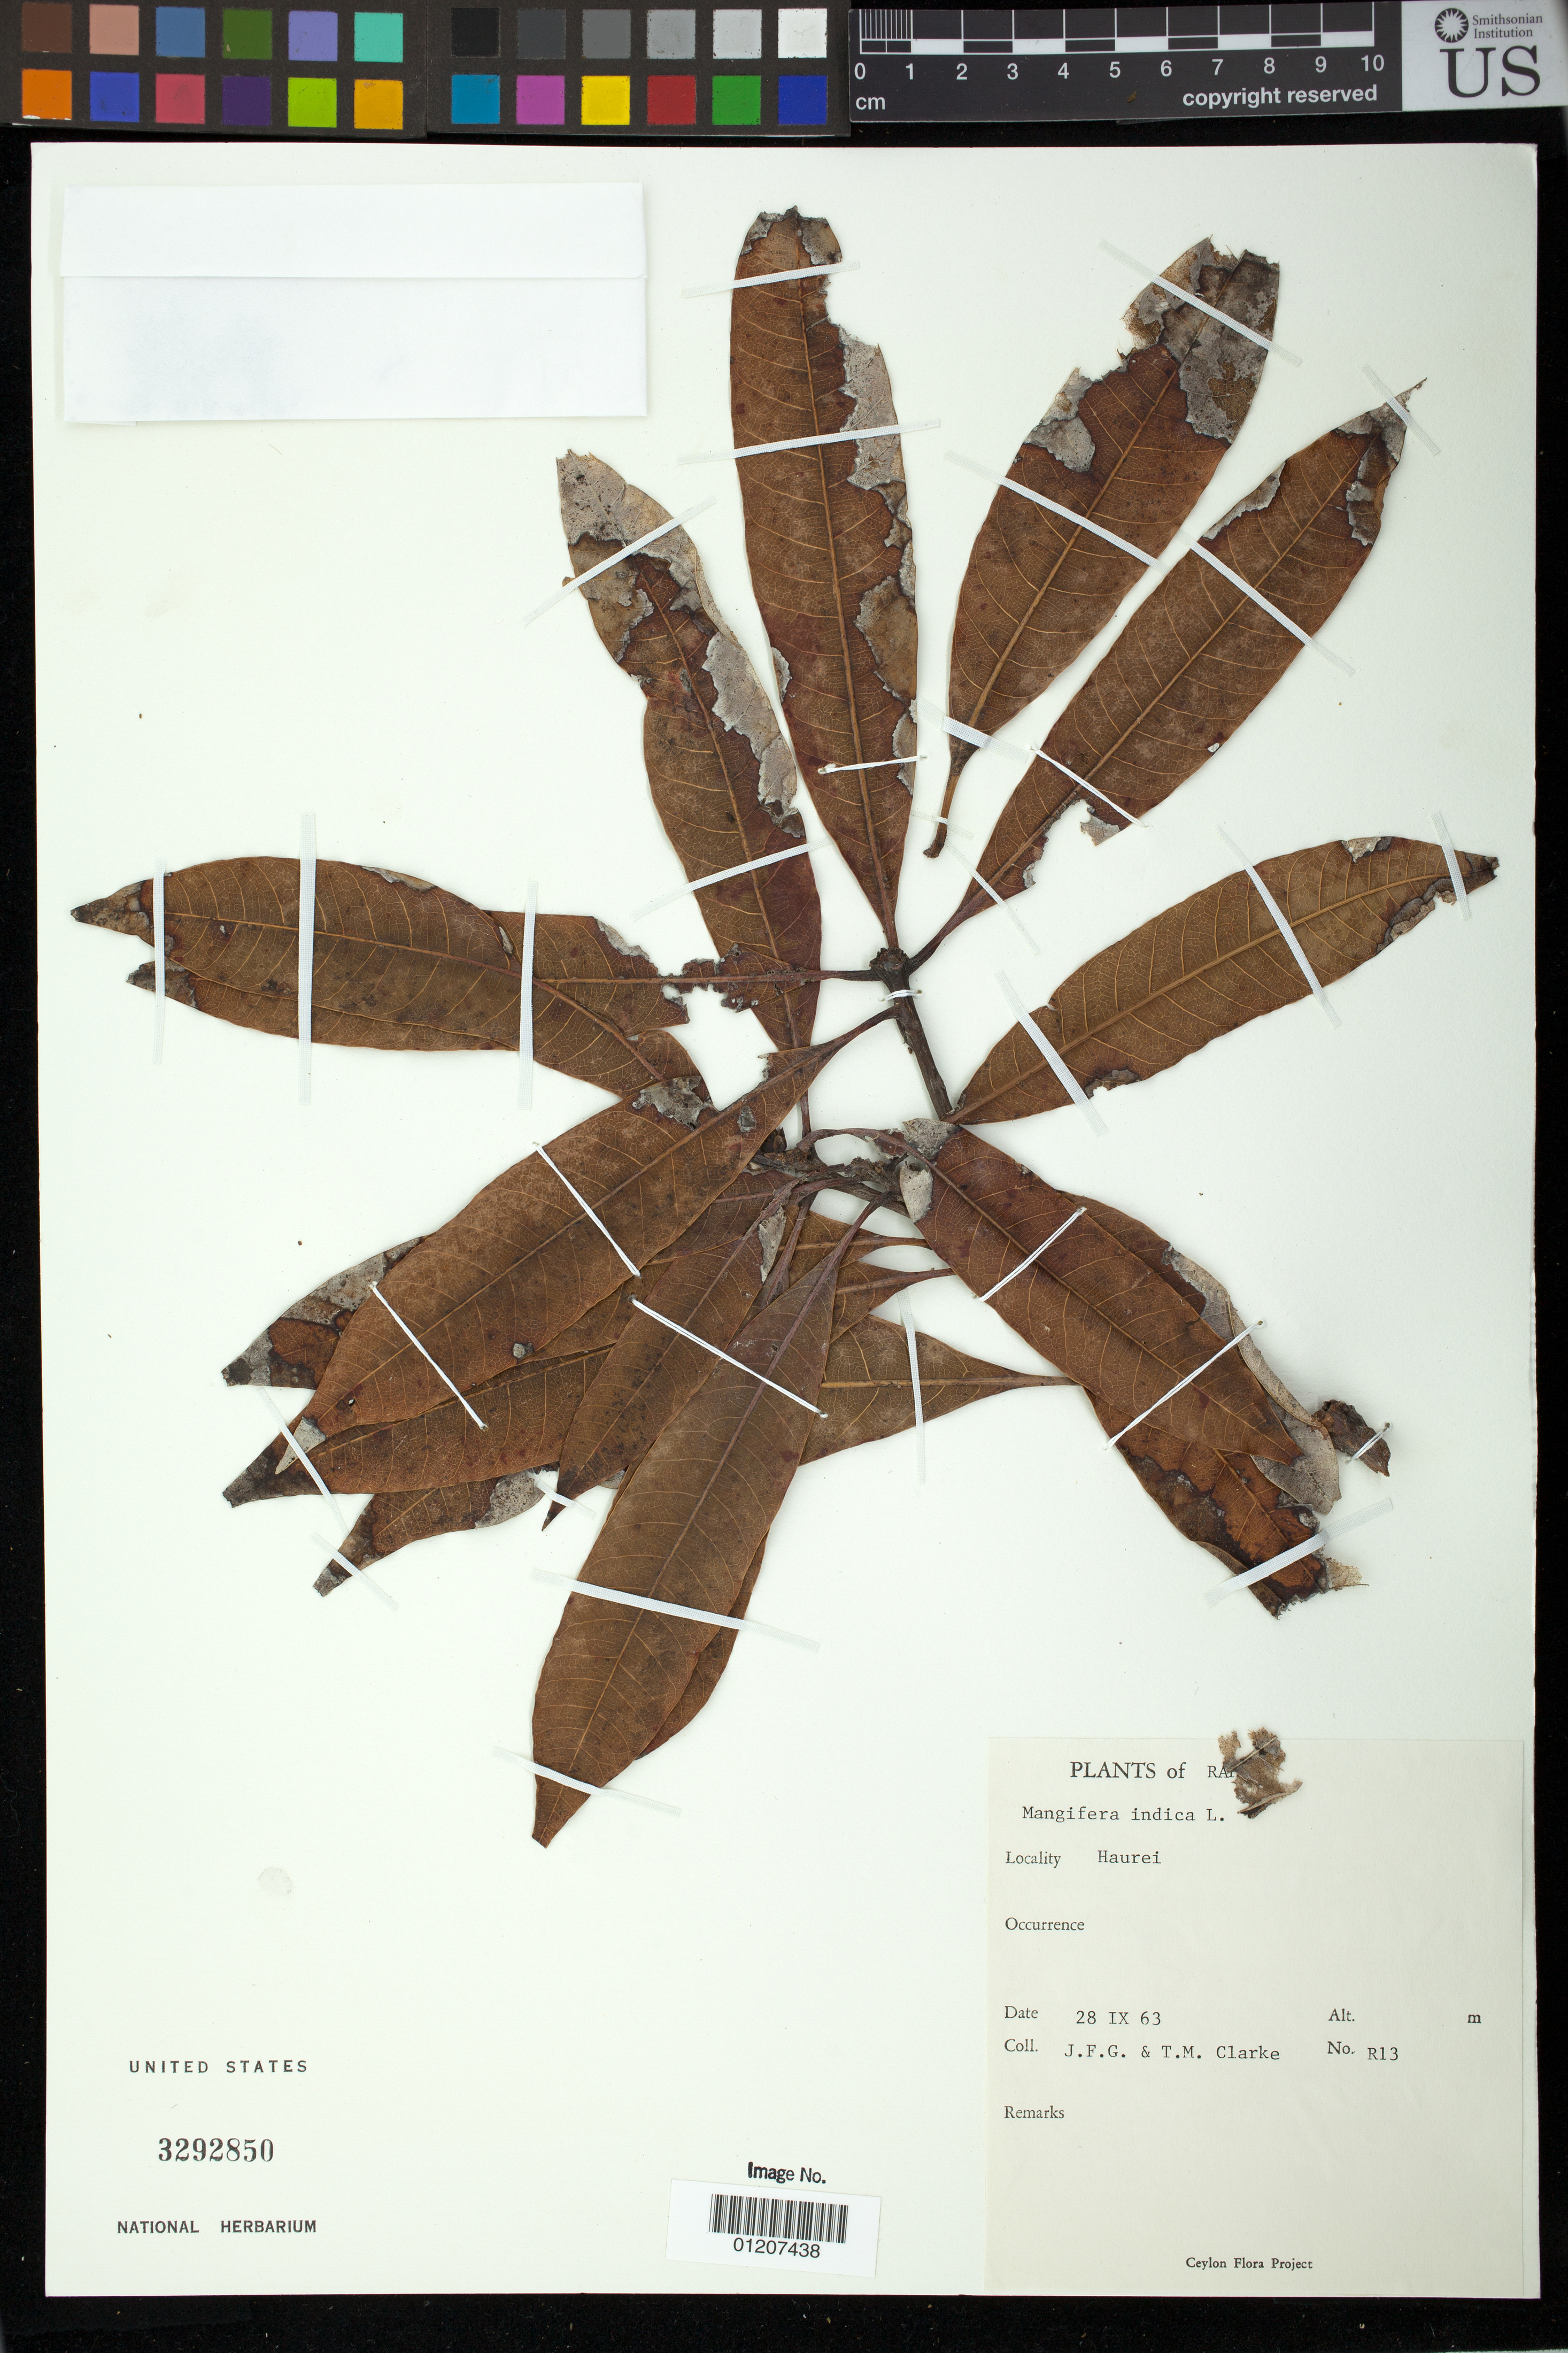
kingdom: Plantae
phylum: Tracheophyta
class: Magnoliopsida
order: Sapindales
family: Anacardiaceae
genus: Mangifera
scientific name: Mangifera indica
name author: L.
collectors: J. F. Clarke & T. M. Clarke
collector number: R13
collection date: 1963-09-28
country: French Polynesia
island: Rapa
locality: Haurei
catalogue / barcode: US 3292850